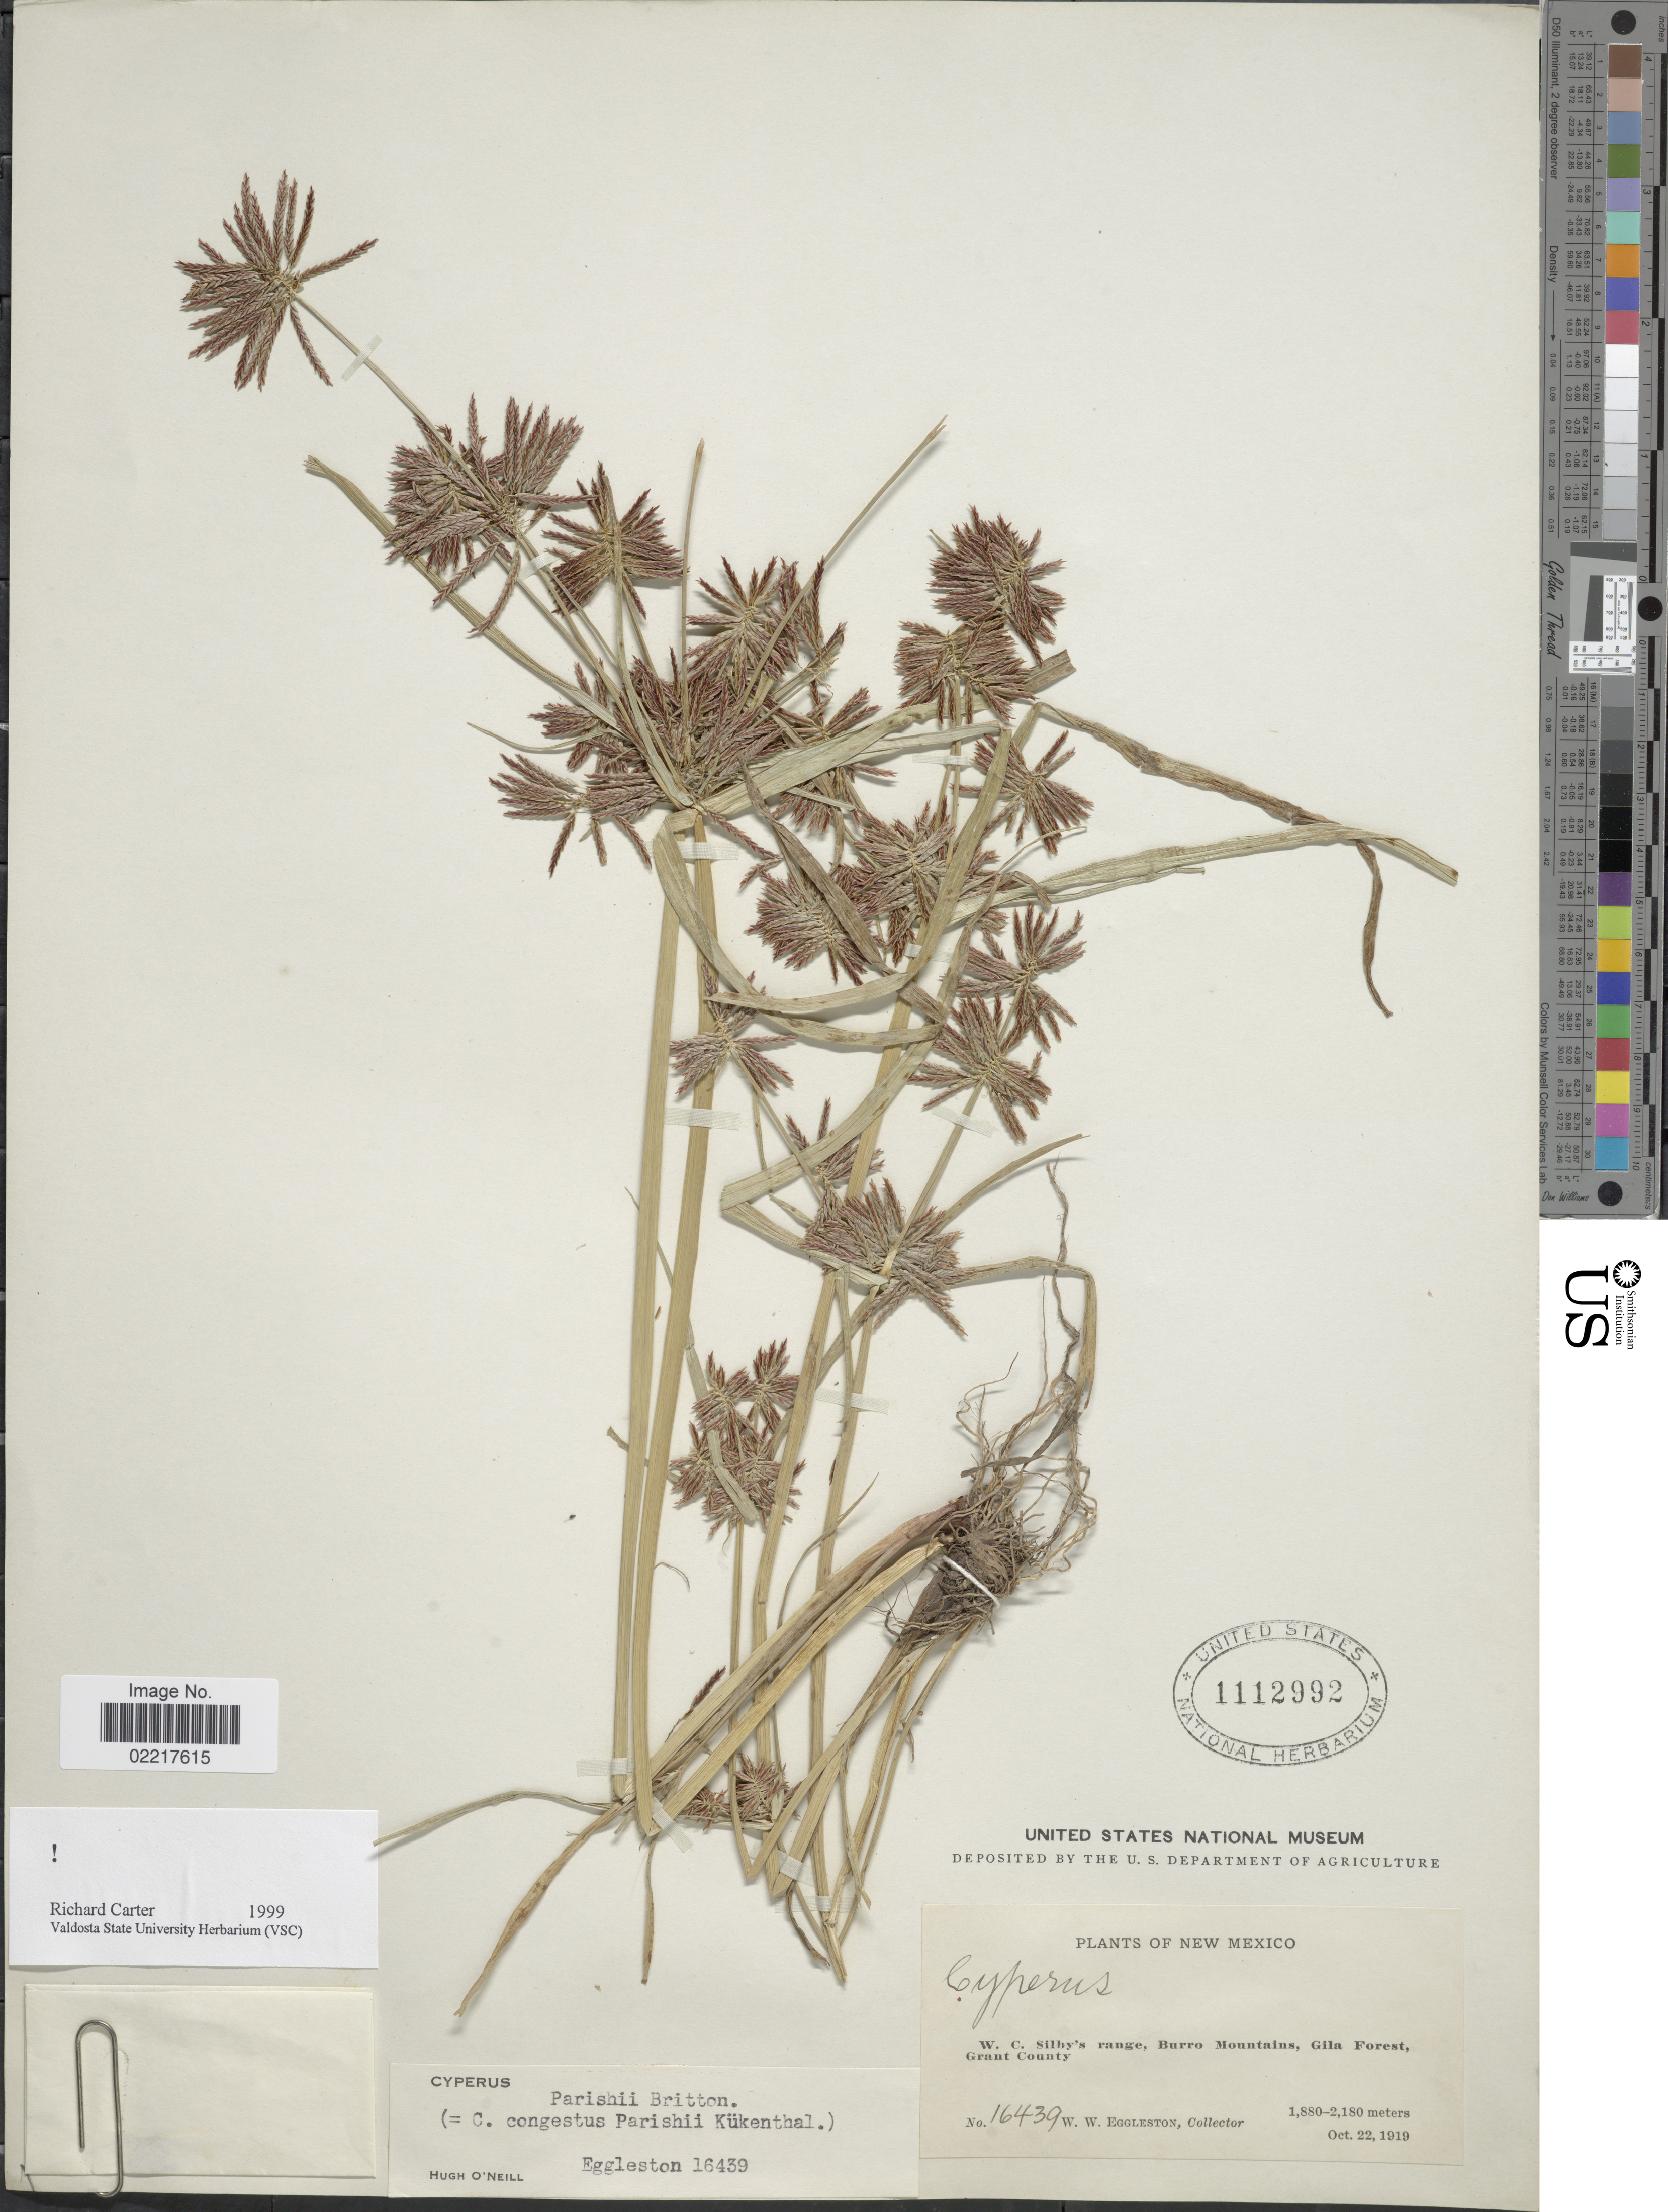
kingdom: Plantae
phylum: Tracheophyta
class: Liliopsida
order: Poales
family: Cyperaceae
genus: Cyperus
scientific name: Cyperus parishii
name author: Britton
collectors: W. W. Eggleston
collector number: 16439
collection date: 1919-10-22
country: United States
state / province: New Mexico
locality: W. C. Silby's range, Burro Moutains, Gila Forest, Grant County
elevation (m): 1880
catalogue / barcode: US 1112992